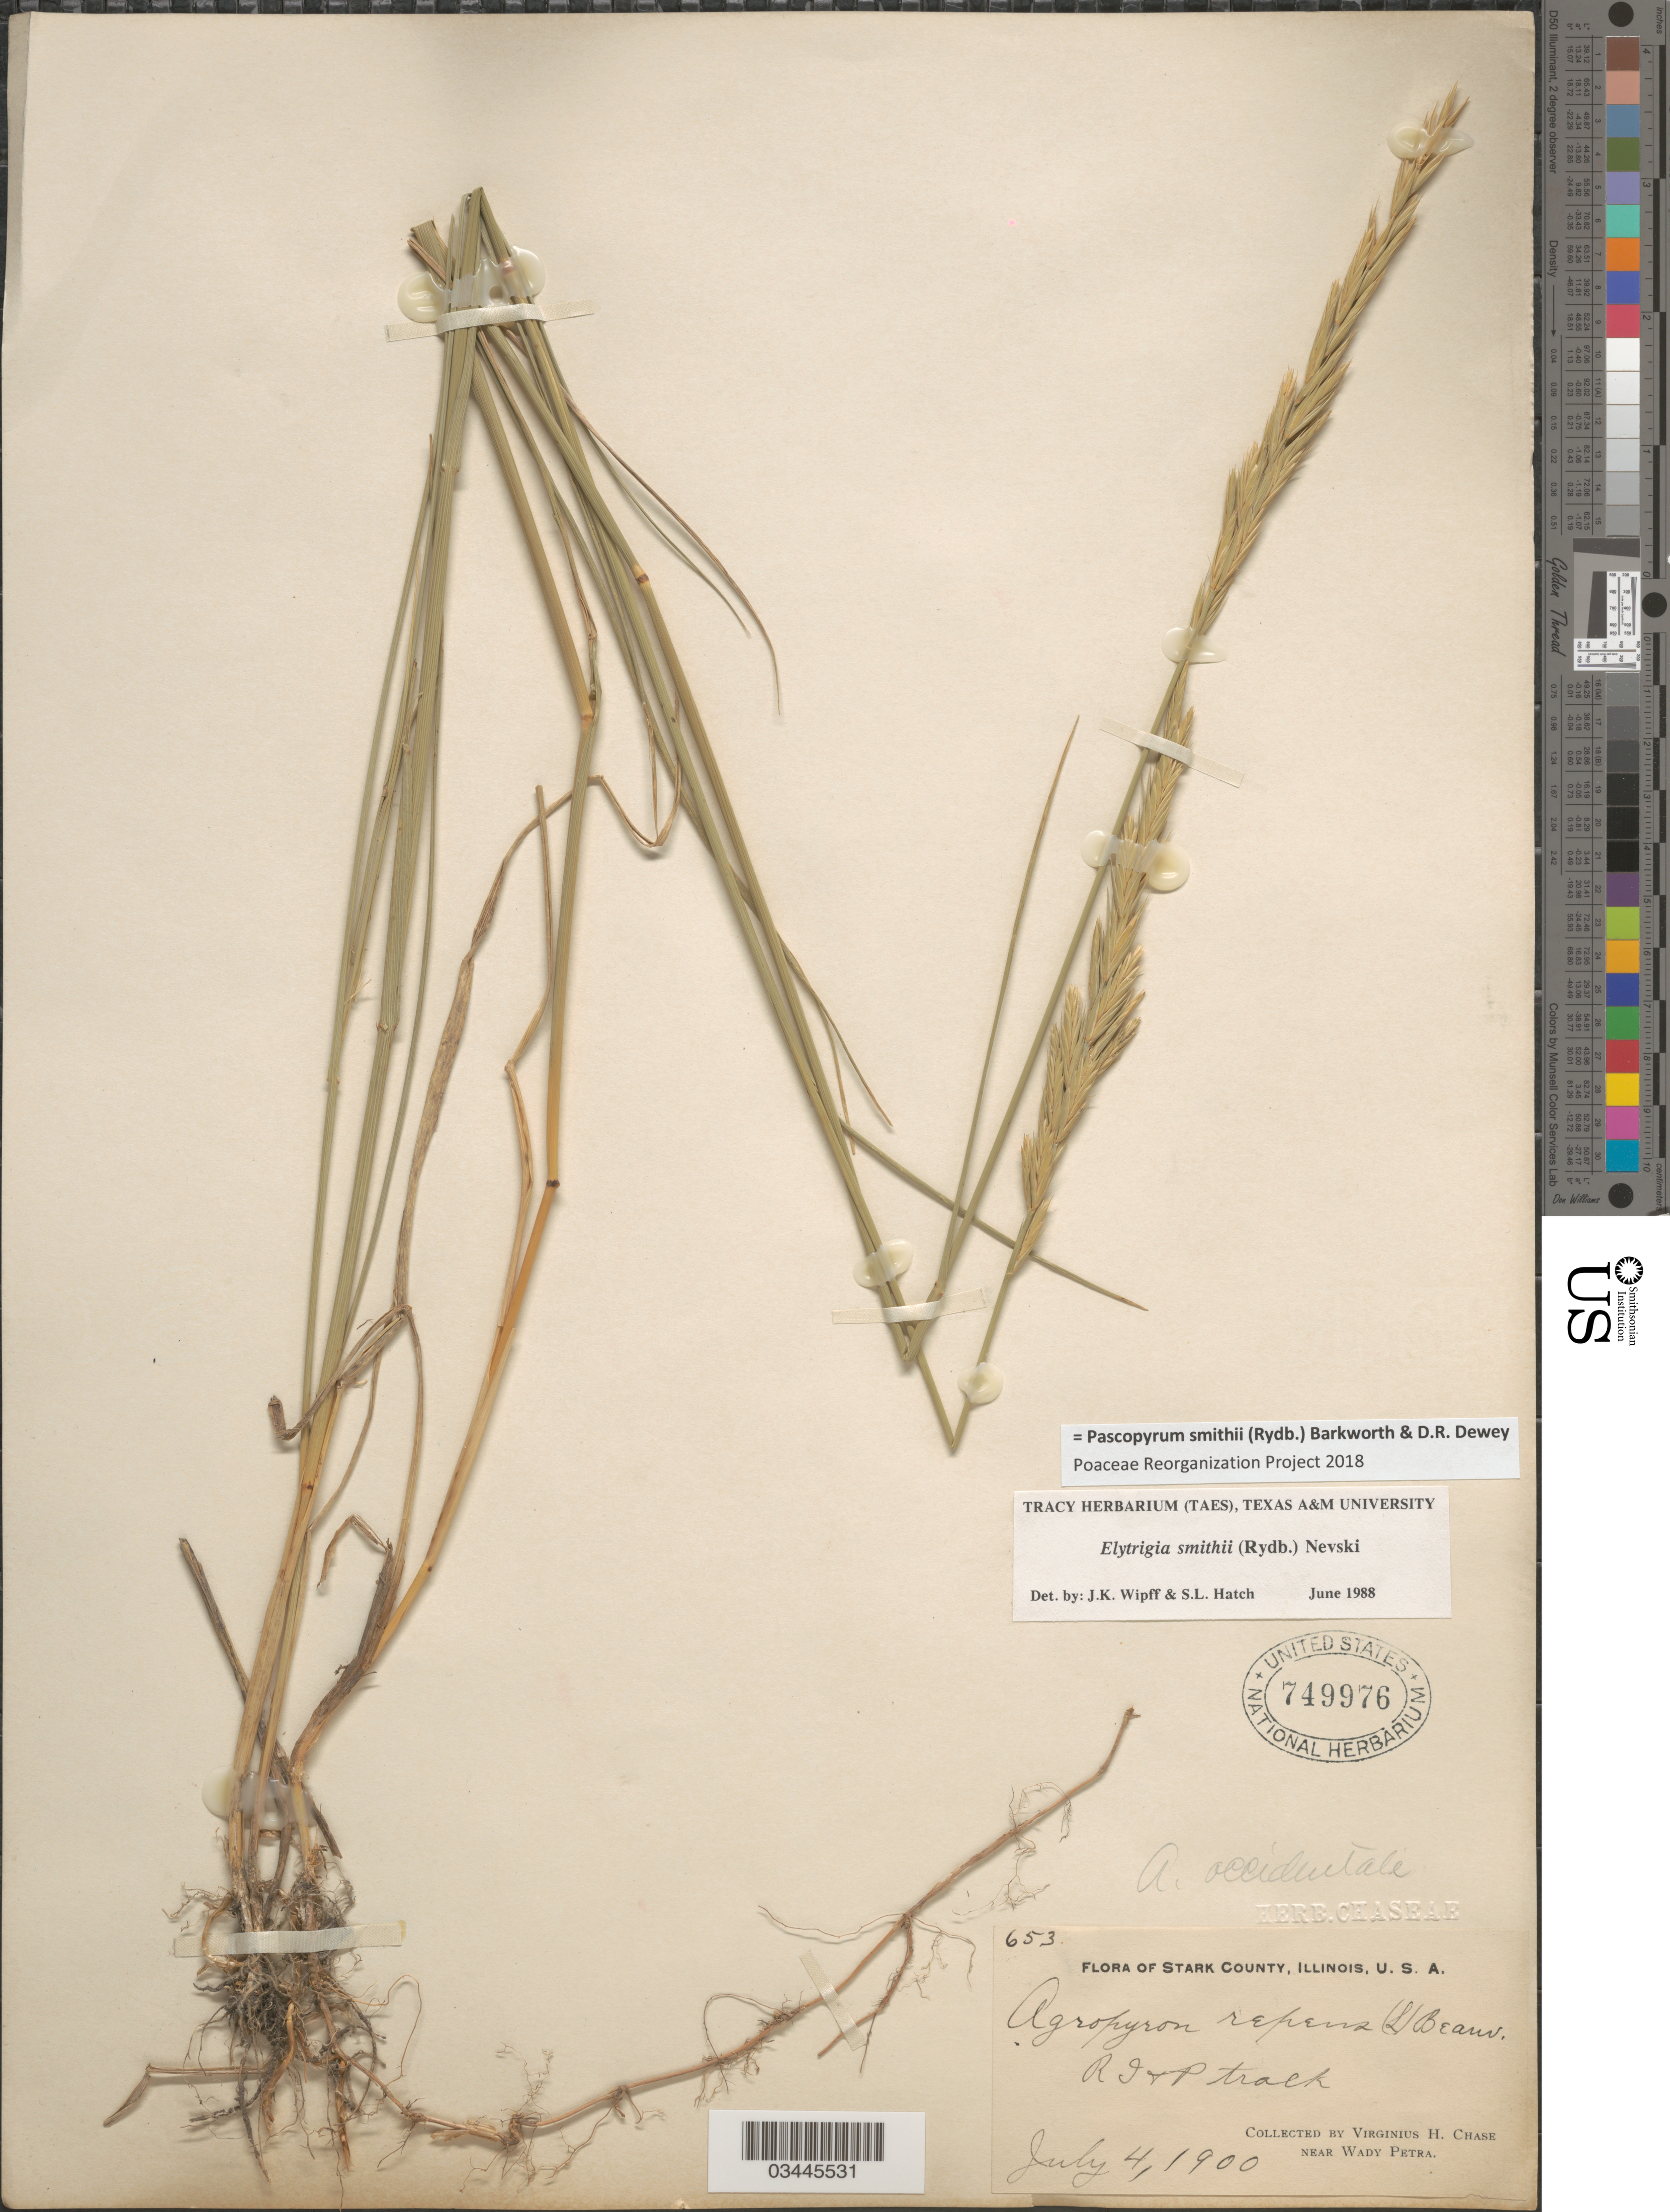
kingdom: Plantae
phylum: Tracheophyta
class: Liliopsida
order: Poales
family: Poaceae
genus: Pascopyrum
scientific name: Pascopyrum smithii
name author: (Rydb.) Barkworth & Dewey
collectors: V. H. Chase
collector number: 653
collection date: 1900-07-04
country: United States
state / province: Illinois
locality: Stark County. R I & P track. Near Wady Petra.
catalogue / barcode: US 749976